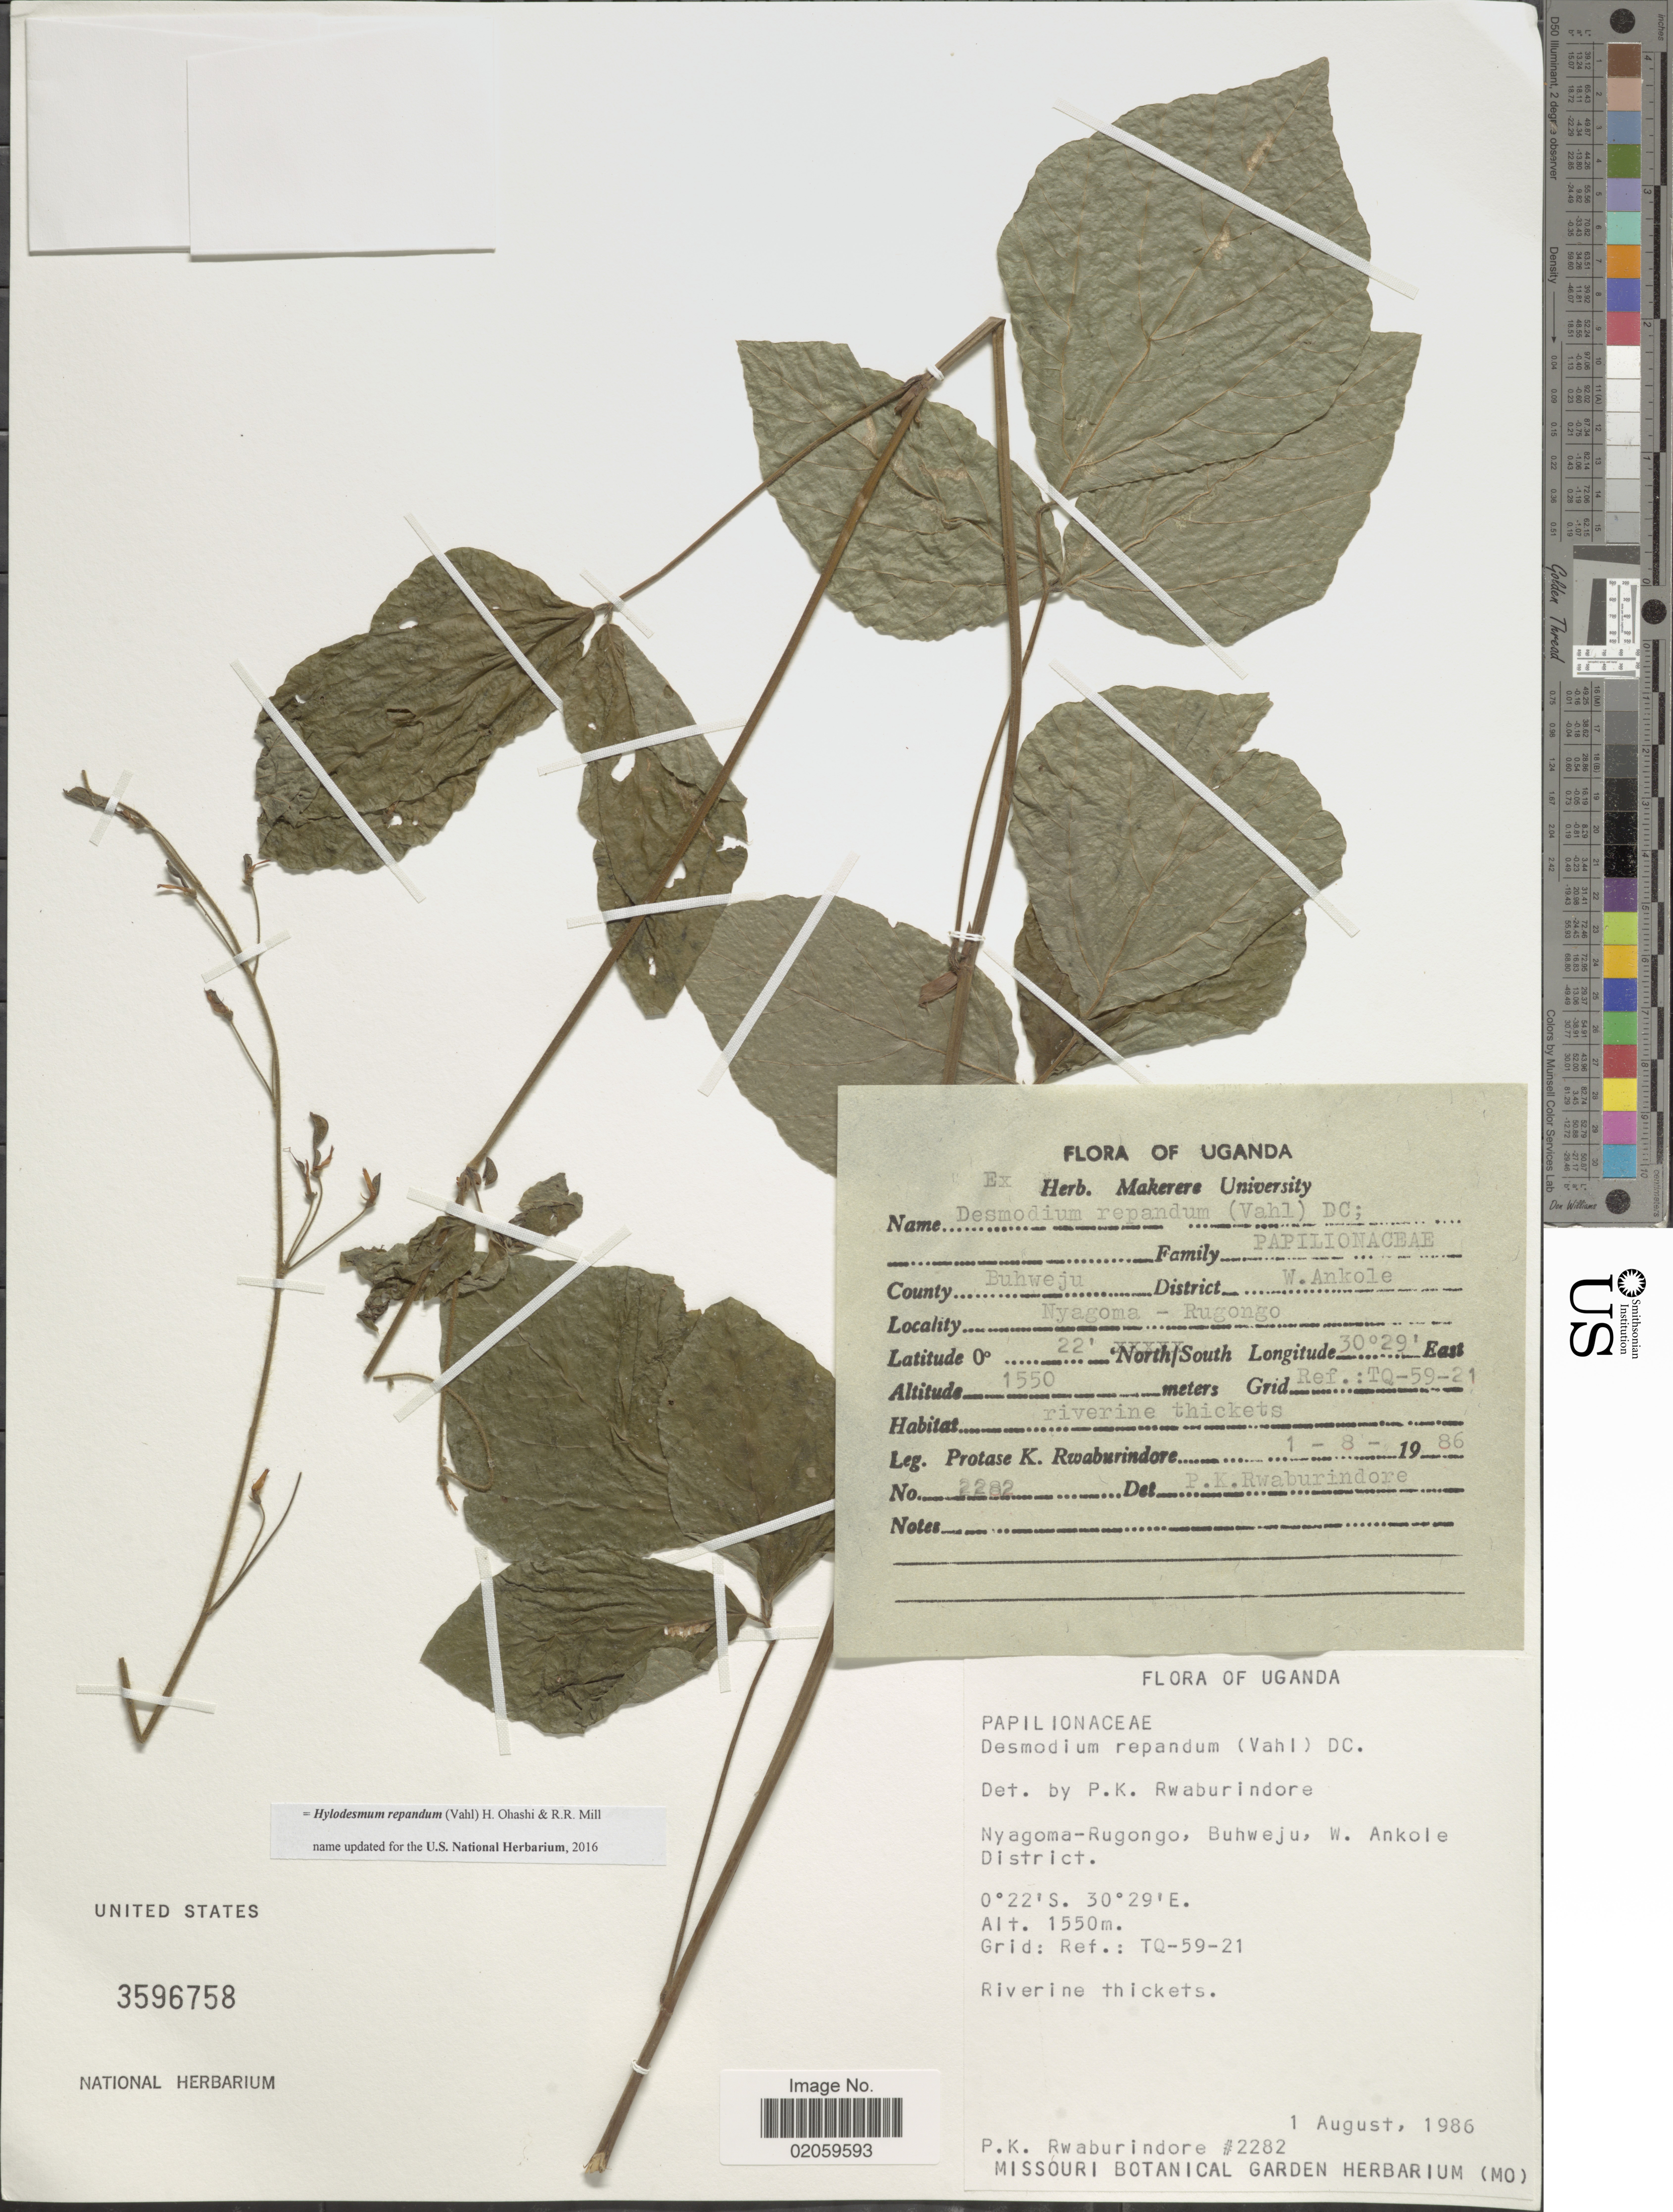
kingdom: Plantae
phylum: Tracheophyta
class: Magnoliopsida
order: Fabales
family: Fabaceae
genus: Hylodesmum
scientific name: Hylodesmum repandum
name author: (Vahl) H. Ohashi & R.R. Mill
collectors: P. Rwaburindore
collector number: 2282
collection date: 1986-08-01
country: Uganda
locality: Coutny Buhweju, District W. Ankole,. Nyagoma - Rugongo. Grid. Ref.: TQ-59-21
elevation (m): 1550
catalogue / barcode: US 3596758